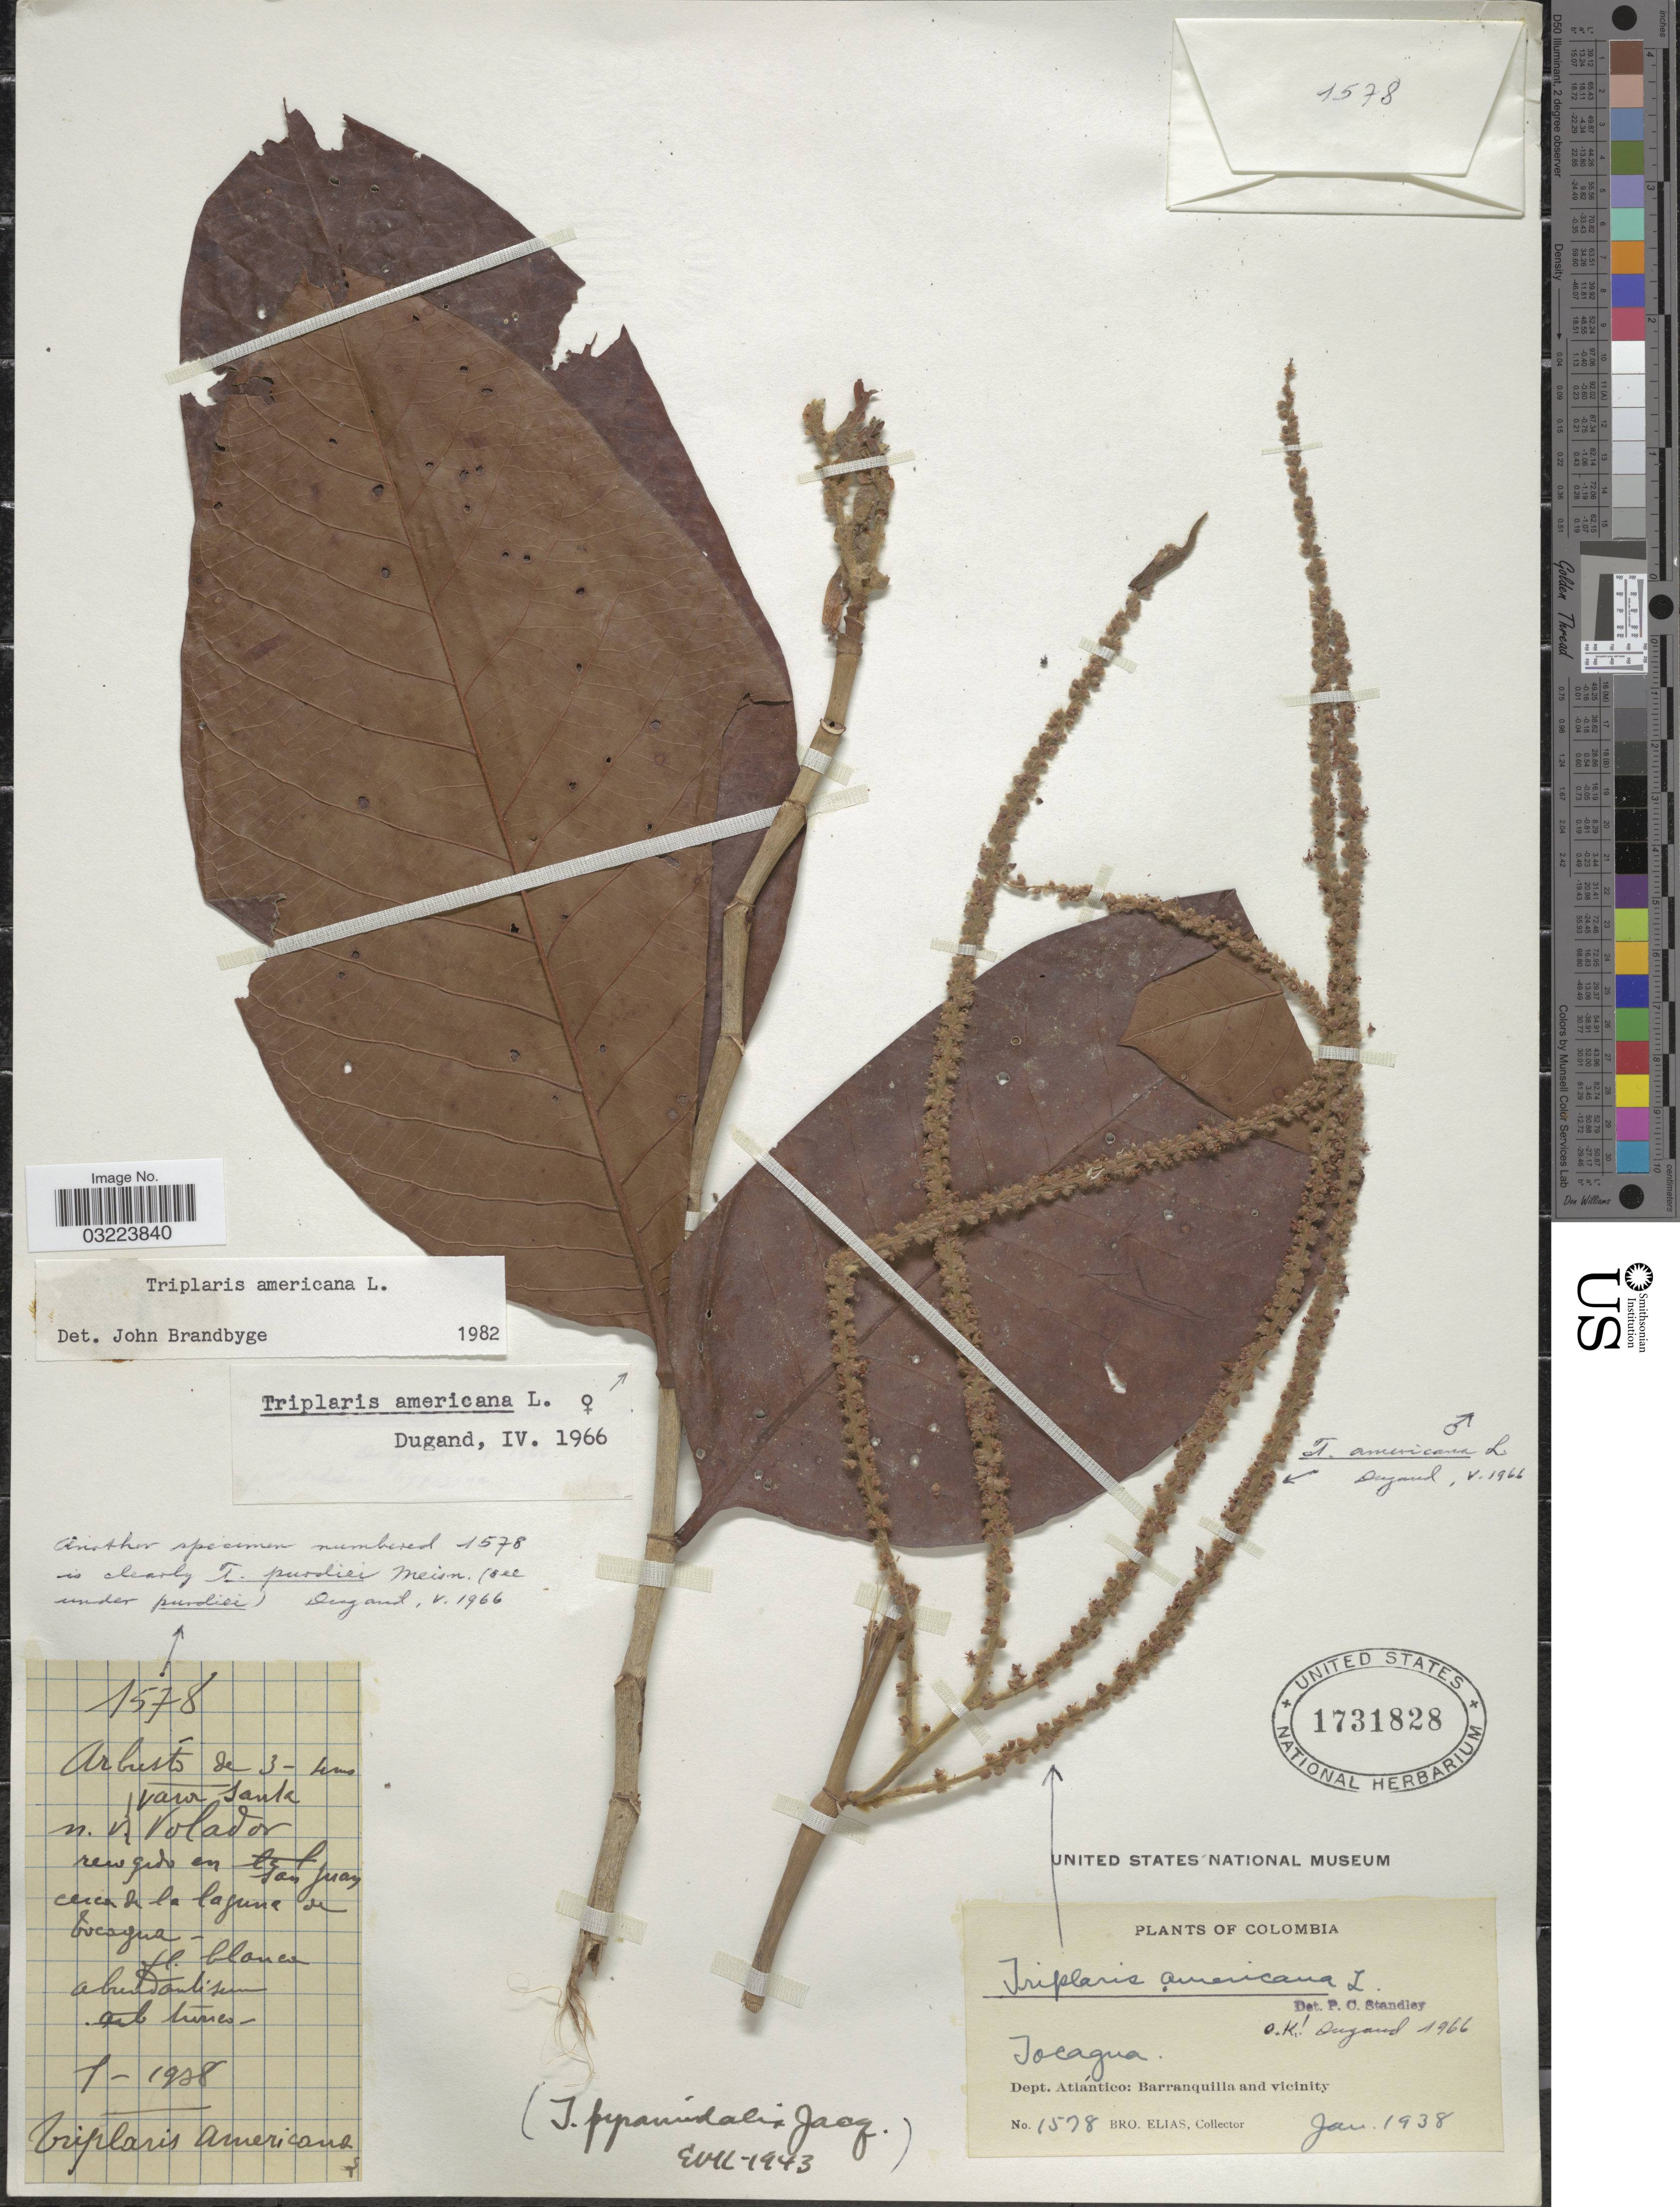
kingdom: Plantae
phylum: Tracheophyta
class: Magnoliopsida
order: Caryophyllales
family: Polygonaceae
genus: Triplaris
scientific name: Triplaris americana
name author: L.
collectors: Bro. Elias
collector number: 1578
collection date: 1938-01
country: Colombia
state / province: Atlántico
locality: Tocagua. Dept. Atlántico: Barranquilla and vicinity.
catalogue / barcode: US 1731828